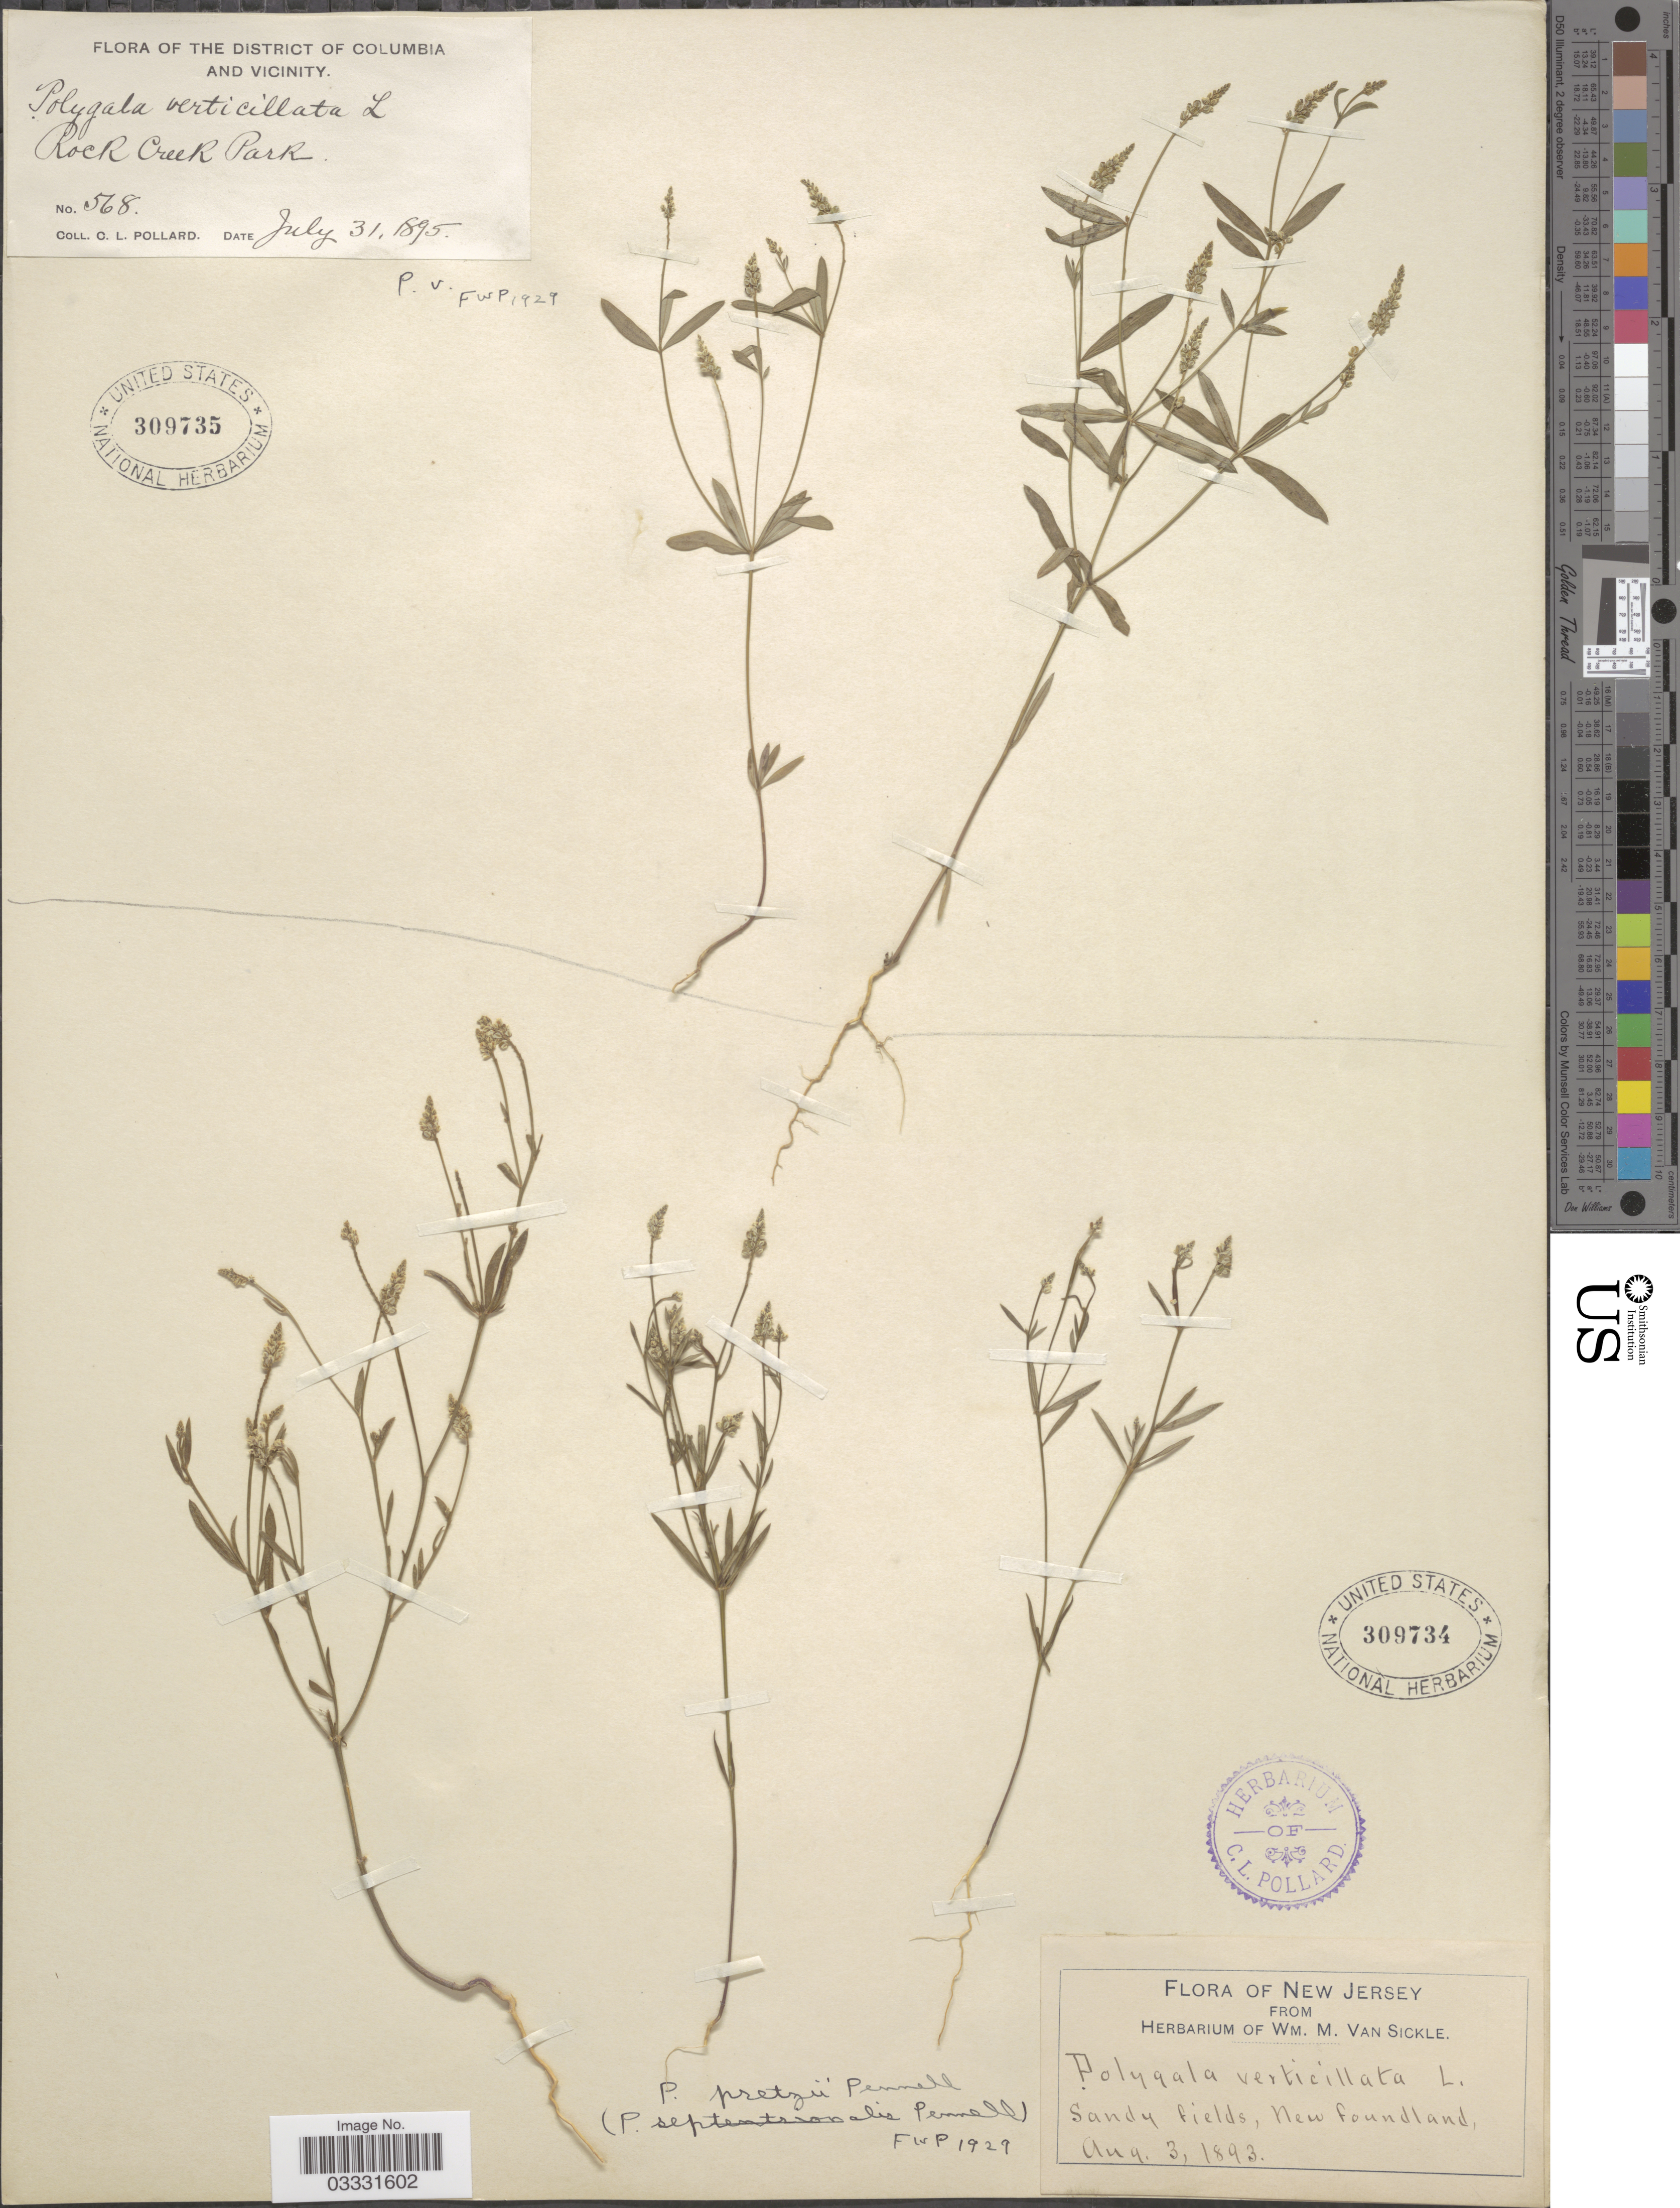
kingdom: Plantae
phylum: Tracheophyta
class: Magnoliopsida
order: Fabales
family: Polygalaceae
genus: Polygala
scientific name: Polygala pretzii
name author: Pennell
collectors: C. L. Pollard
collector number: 568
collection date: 1895-07-31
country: United States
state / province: District of Columbia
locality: The District of Columbia and vicinity. Rock Creek Park.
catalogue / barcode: US 309735-2